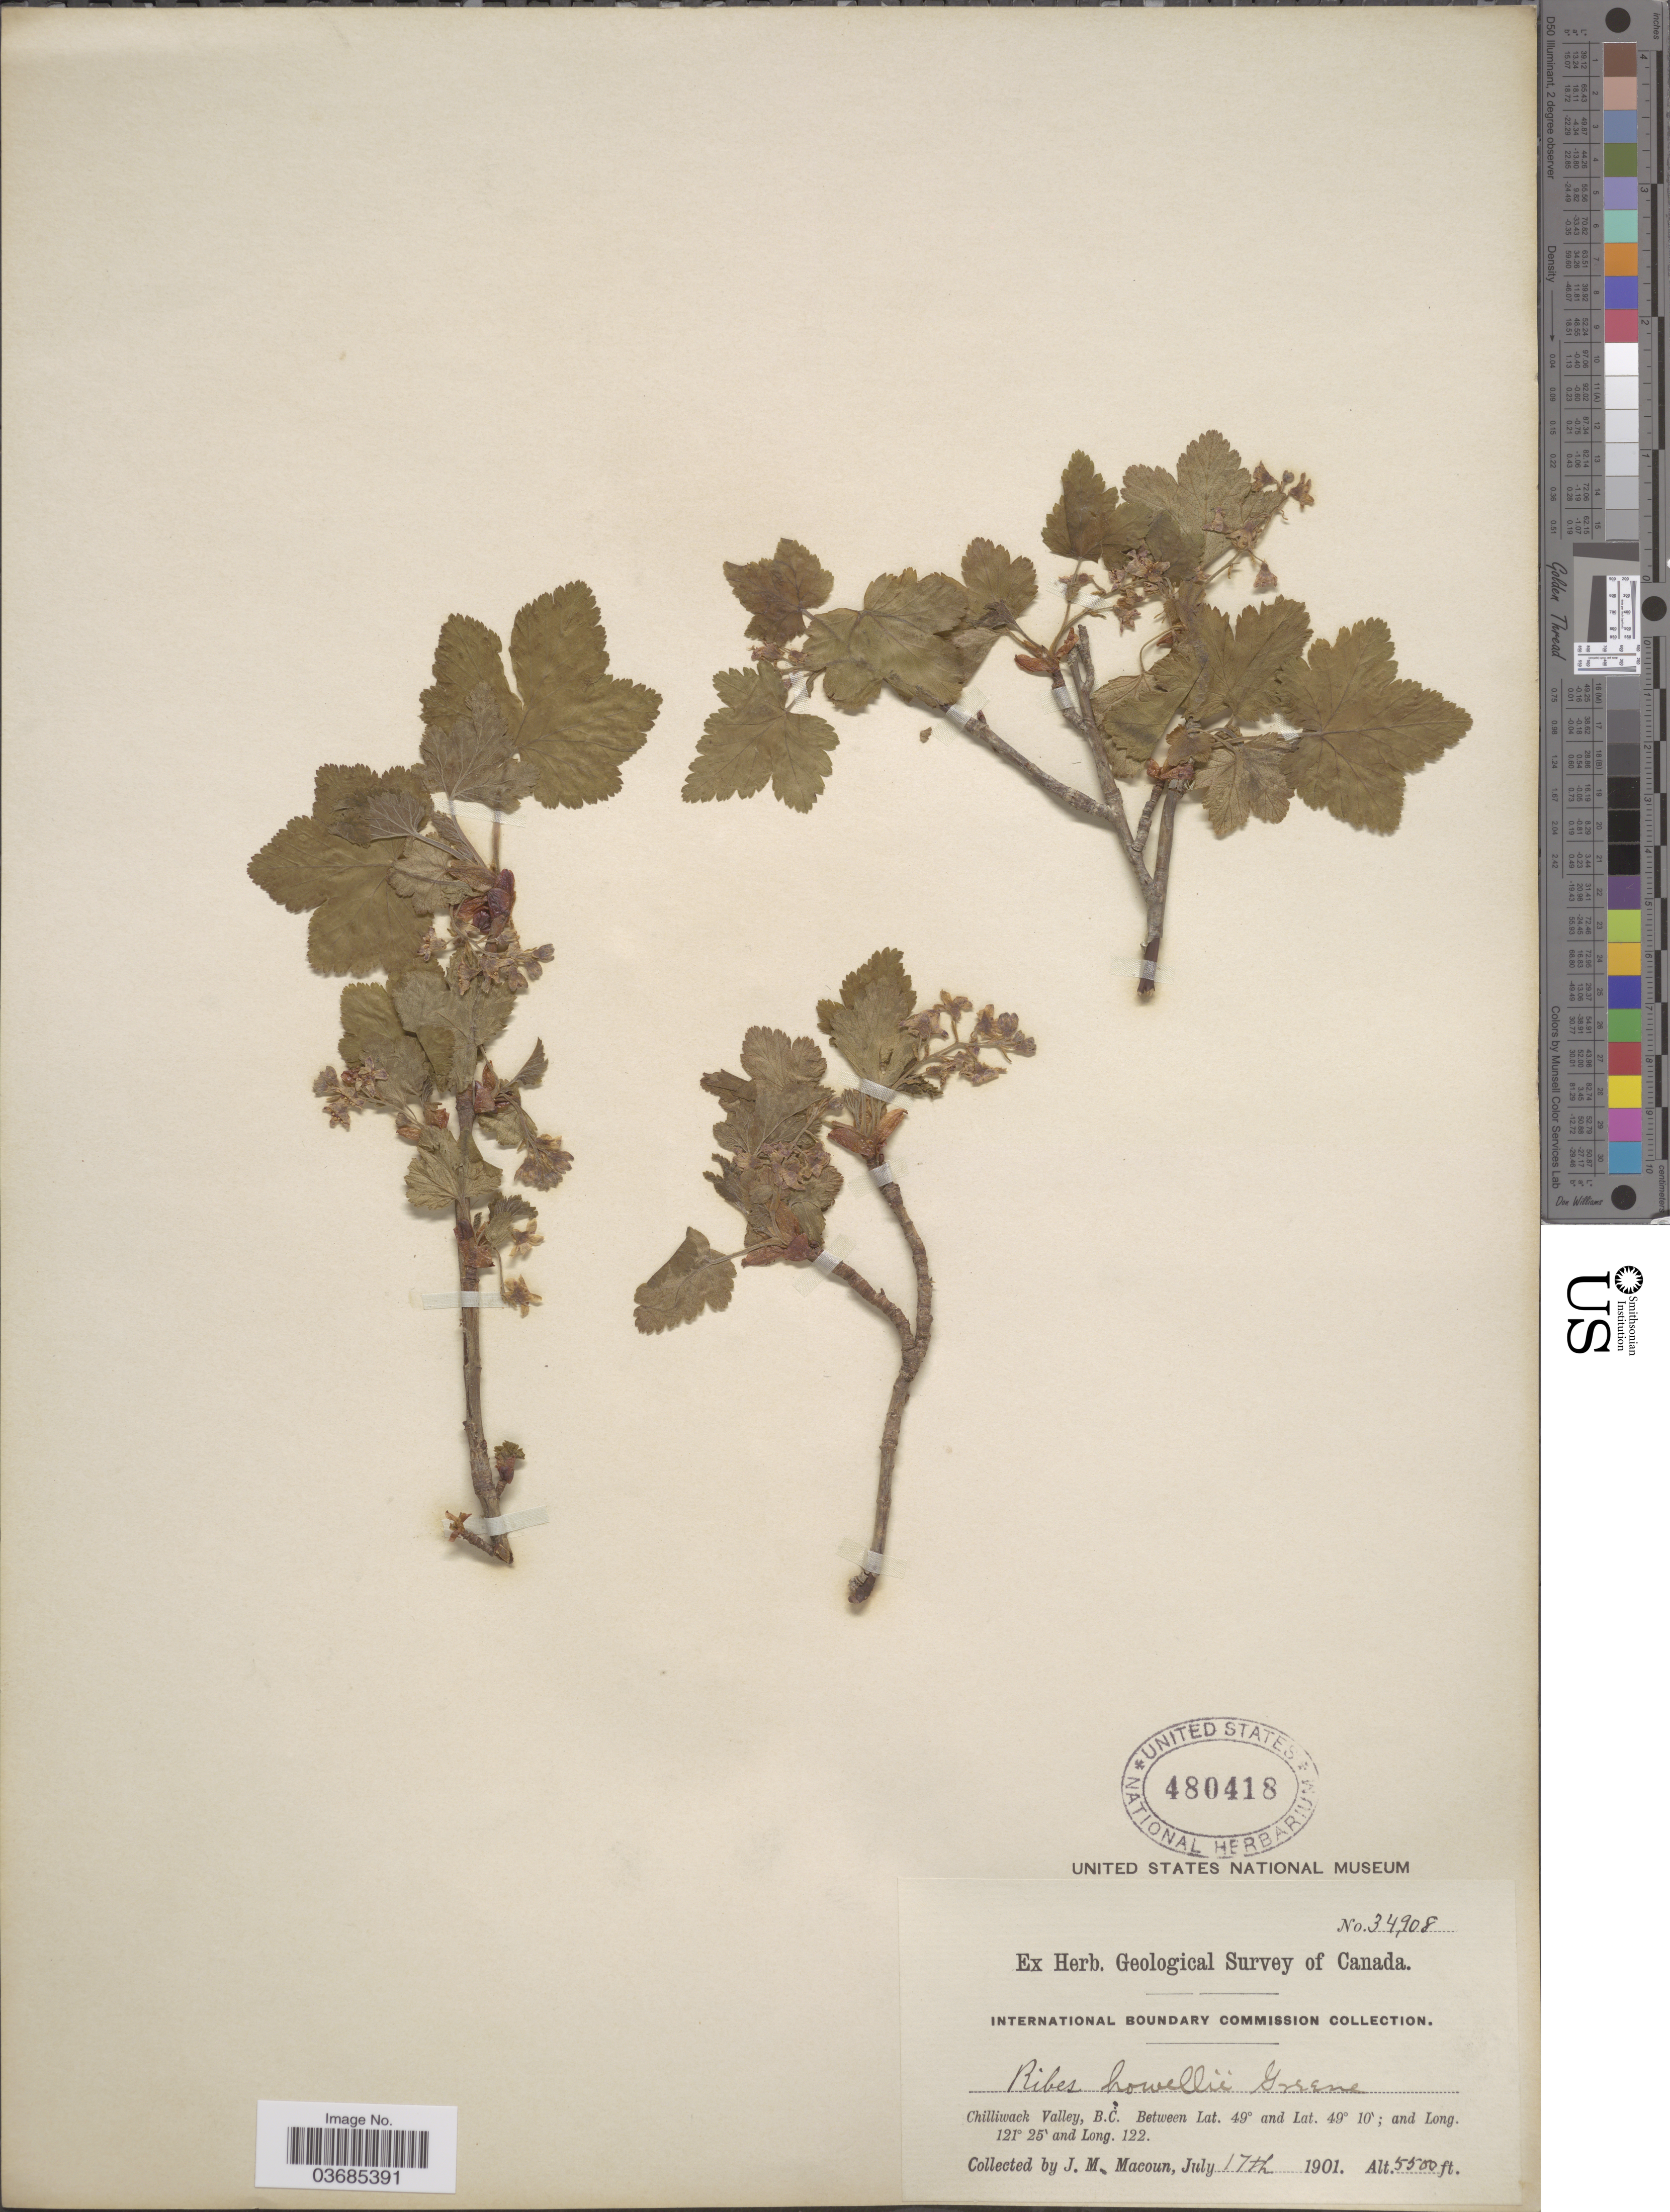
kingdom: Plantae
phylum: Tracheophyta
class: Magnoliopsida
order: Saxifragales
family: Grossulariaceae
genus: Ribes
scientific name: Ribes acerifolium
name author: Howell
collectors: J. M. Macoun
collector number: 34908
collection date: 1901-07-17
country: Canada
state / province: British Columbia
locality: Geological Survey of Canada. Chilliwack Valley, B.C.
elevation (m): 1676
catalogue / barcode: US 480418